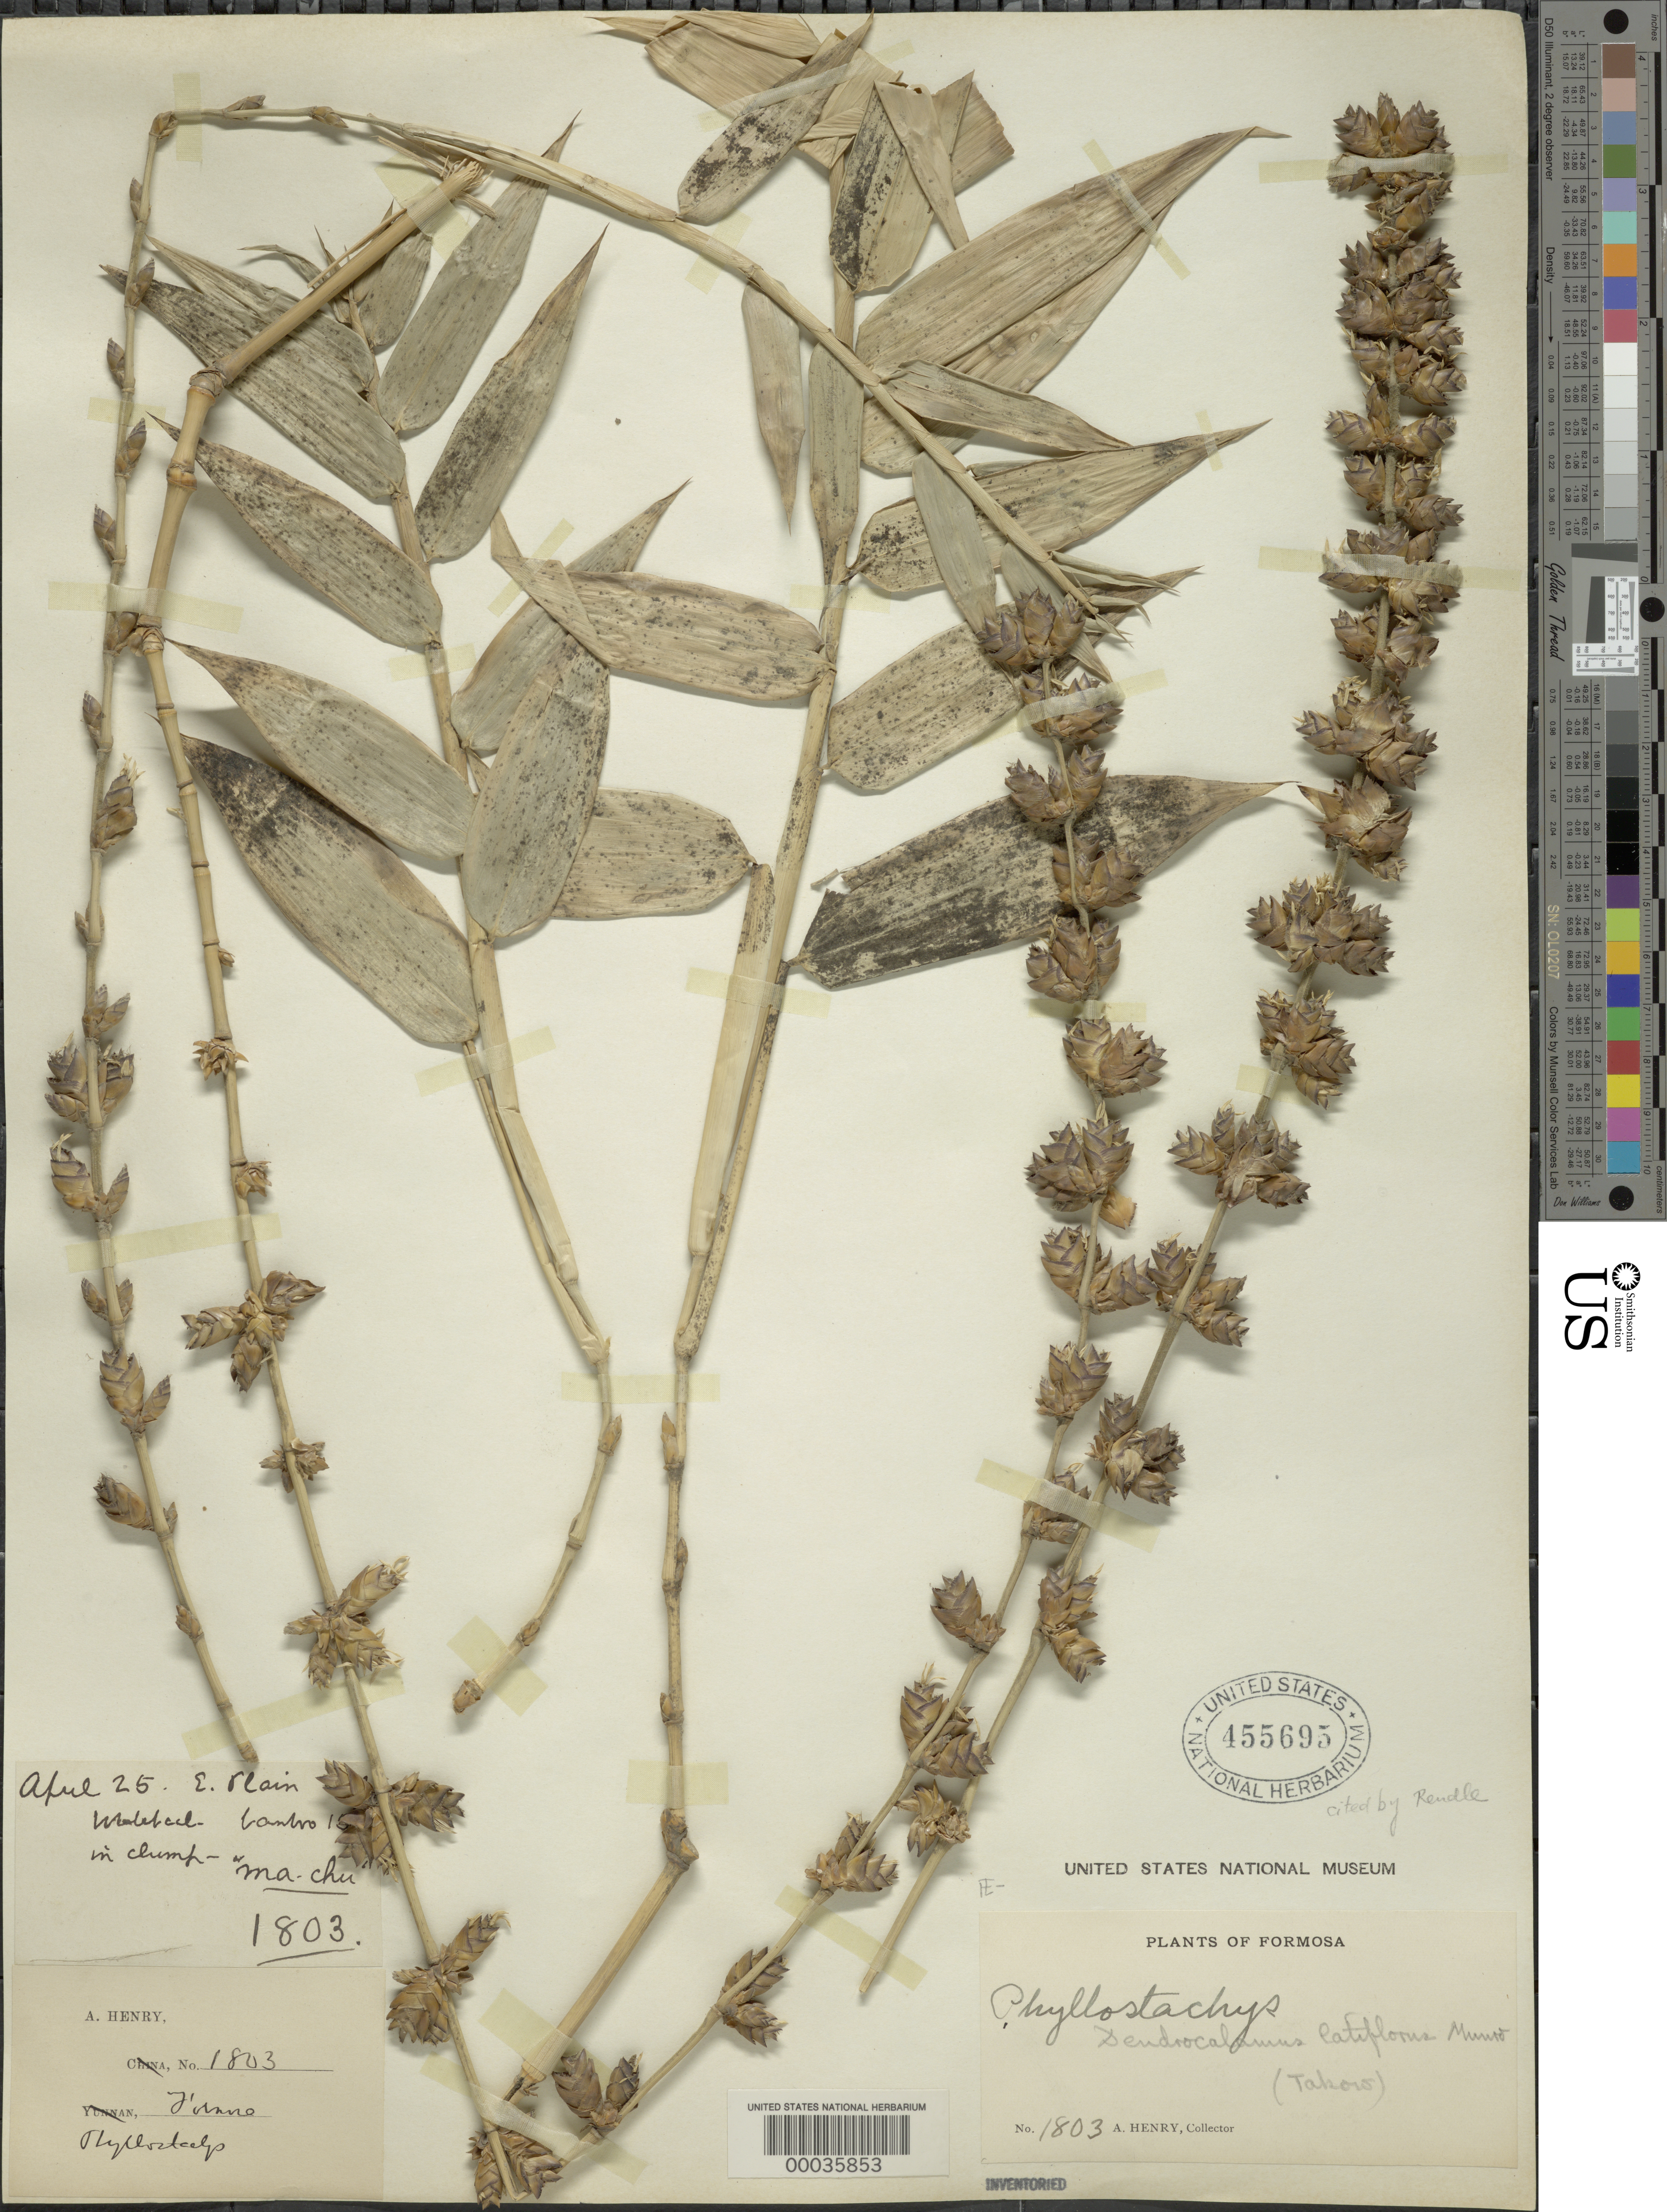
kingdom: Plantae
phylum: Tracheophyta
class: Liliopsida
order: Poales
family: Poaceae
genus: Dendrocalamus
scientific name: Dendrocalamus latiflorus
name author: Munro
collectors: A. Henry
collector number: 1803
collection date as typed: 25 Apr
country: Taiwan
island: Taiwan [Formosa]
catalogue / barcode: US 455695